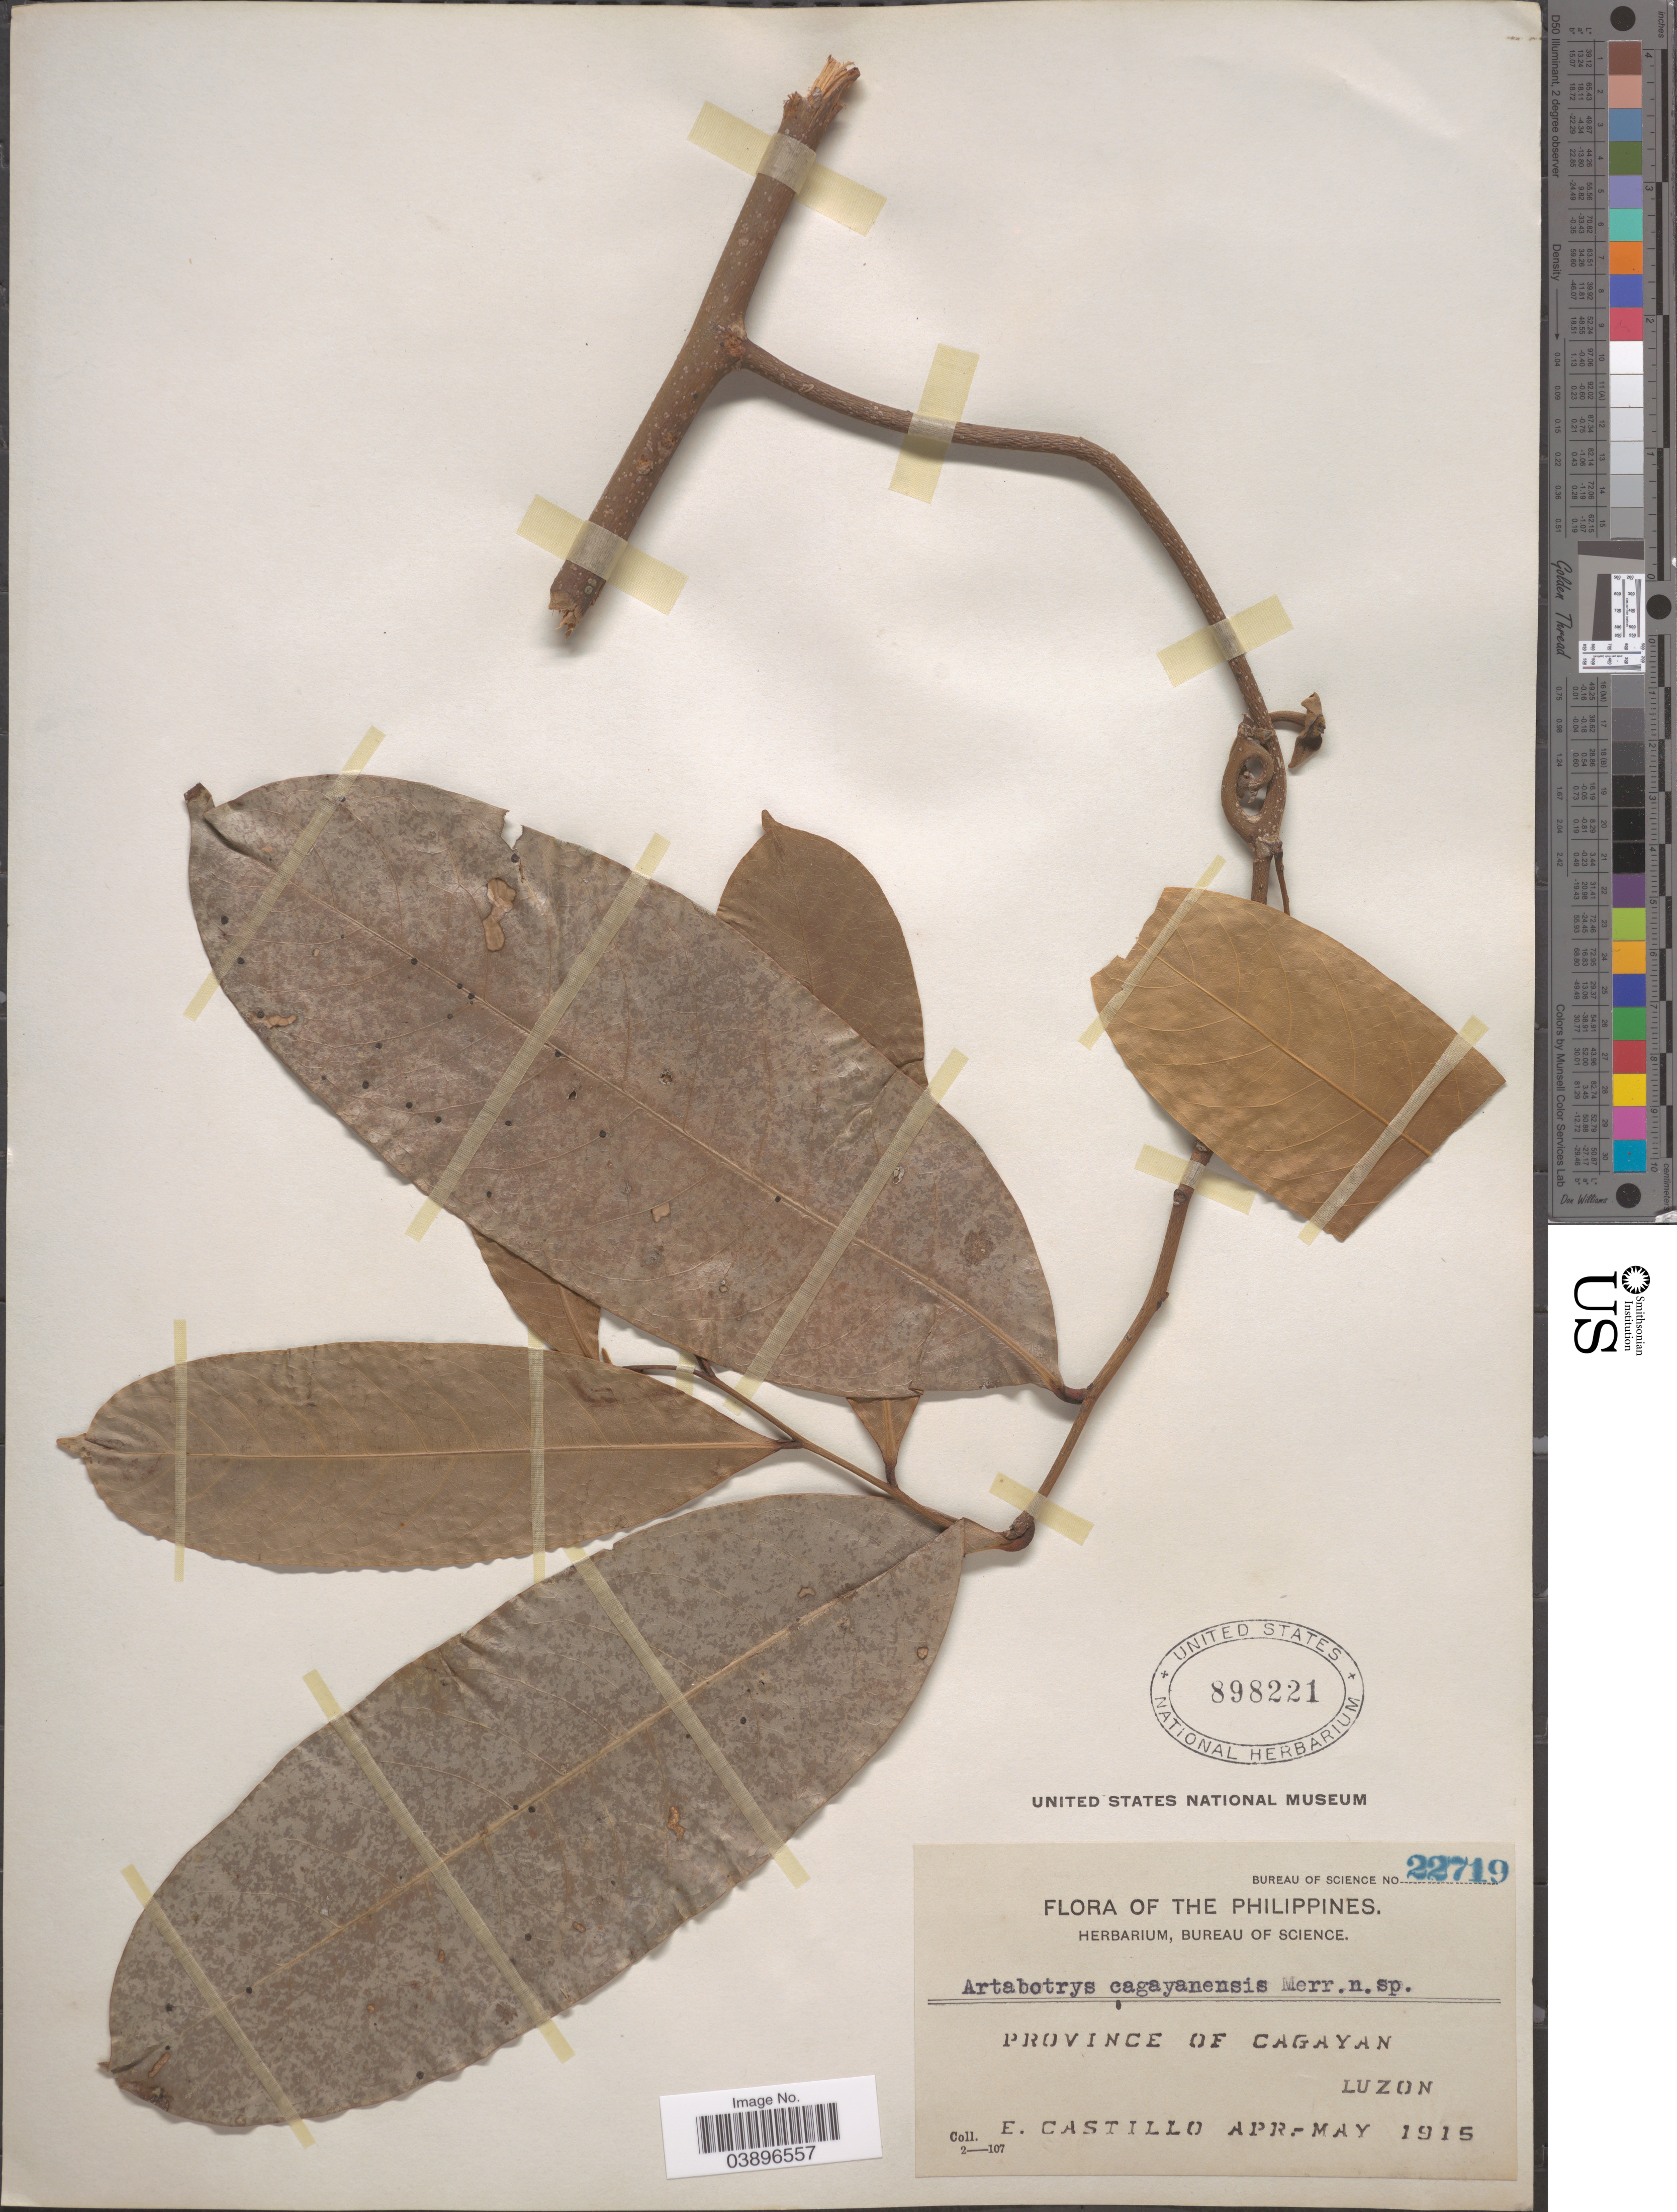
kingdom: Plantae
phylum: Tracheophyta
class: Magnoliopsida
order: Magnoliales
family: Annonaceae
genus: Artabotrys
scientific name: Artabotrys cagayanensis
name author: Merr.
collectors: E. Castillo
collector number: Bureau of Science 22719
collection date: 1915-04/1915-05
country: Philippines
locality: Province of Cagayan, Luzon.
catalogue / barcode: US 898221